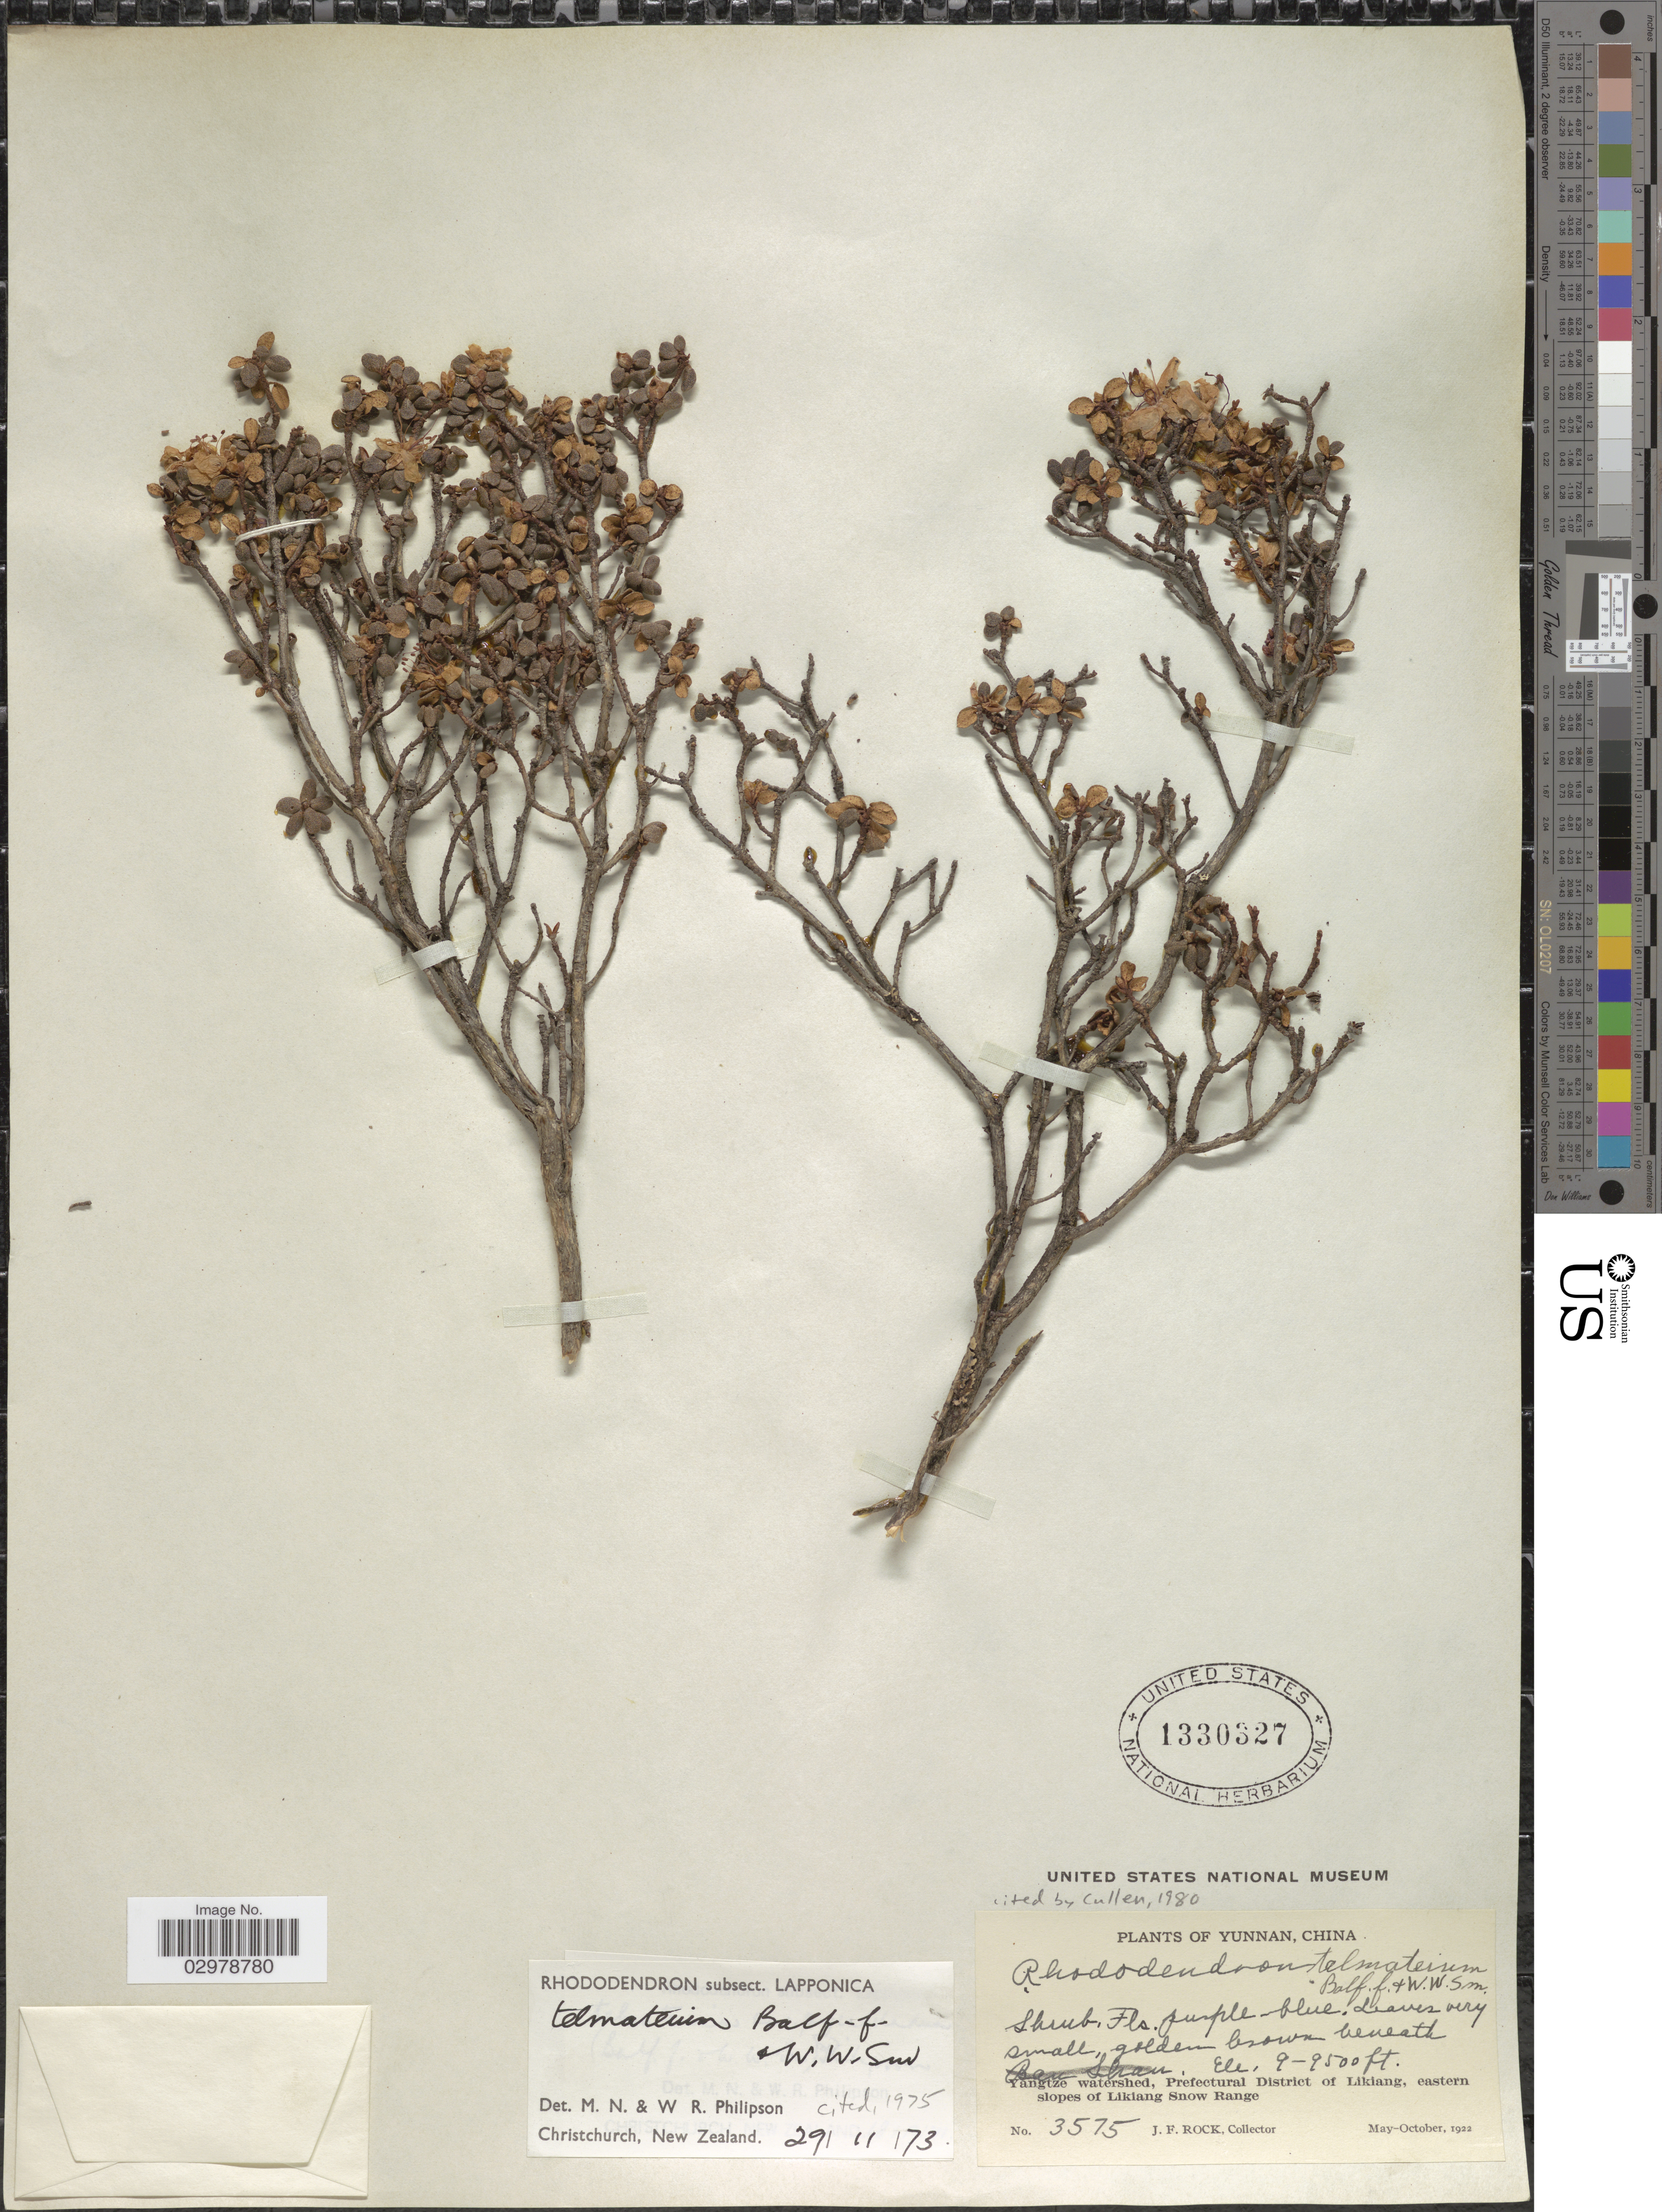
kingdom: Plantae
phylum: Tracheophyta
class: Magnoliopsida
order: Ericales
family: Ericaceae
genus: Rhododendron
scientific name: Rhododendron telmateium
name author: Balf. f. & W.W. Sm.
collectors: J. Rock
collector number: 3575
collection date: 1922-05/1922-10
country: China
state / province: Yunnan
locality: Yangtze watershed, Prefectural District of Likiang, eastern slopes of Likiang Snow Range.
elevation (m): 2743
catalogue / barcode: US 1330327